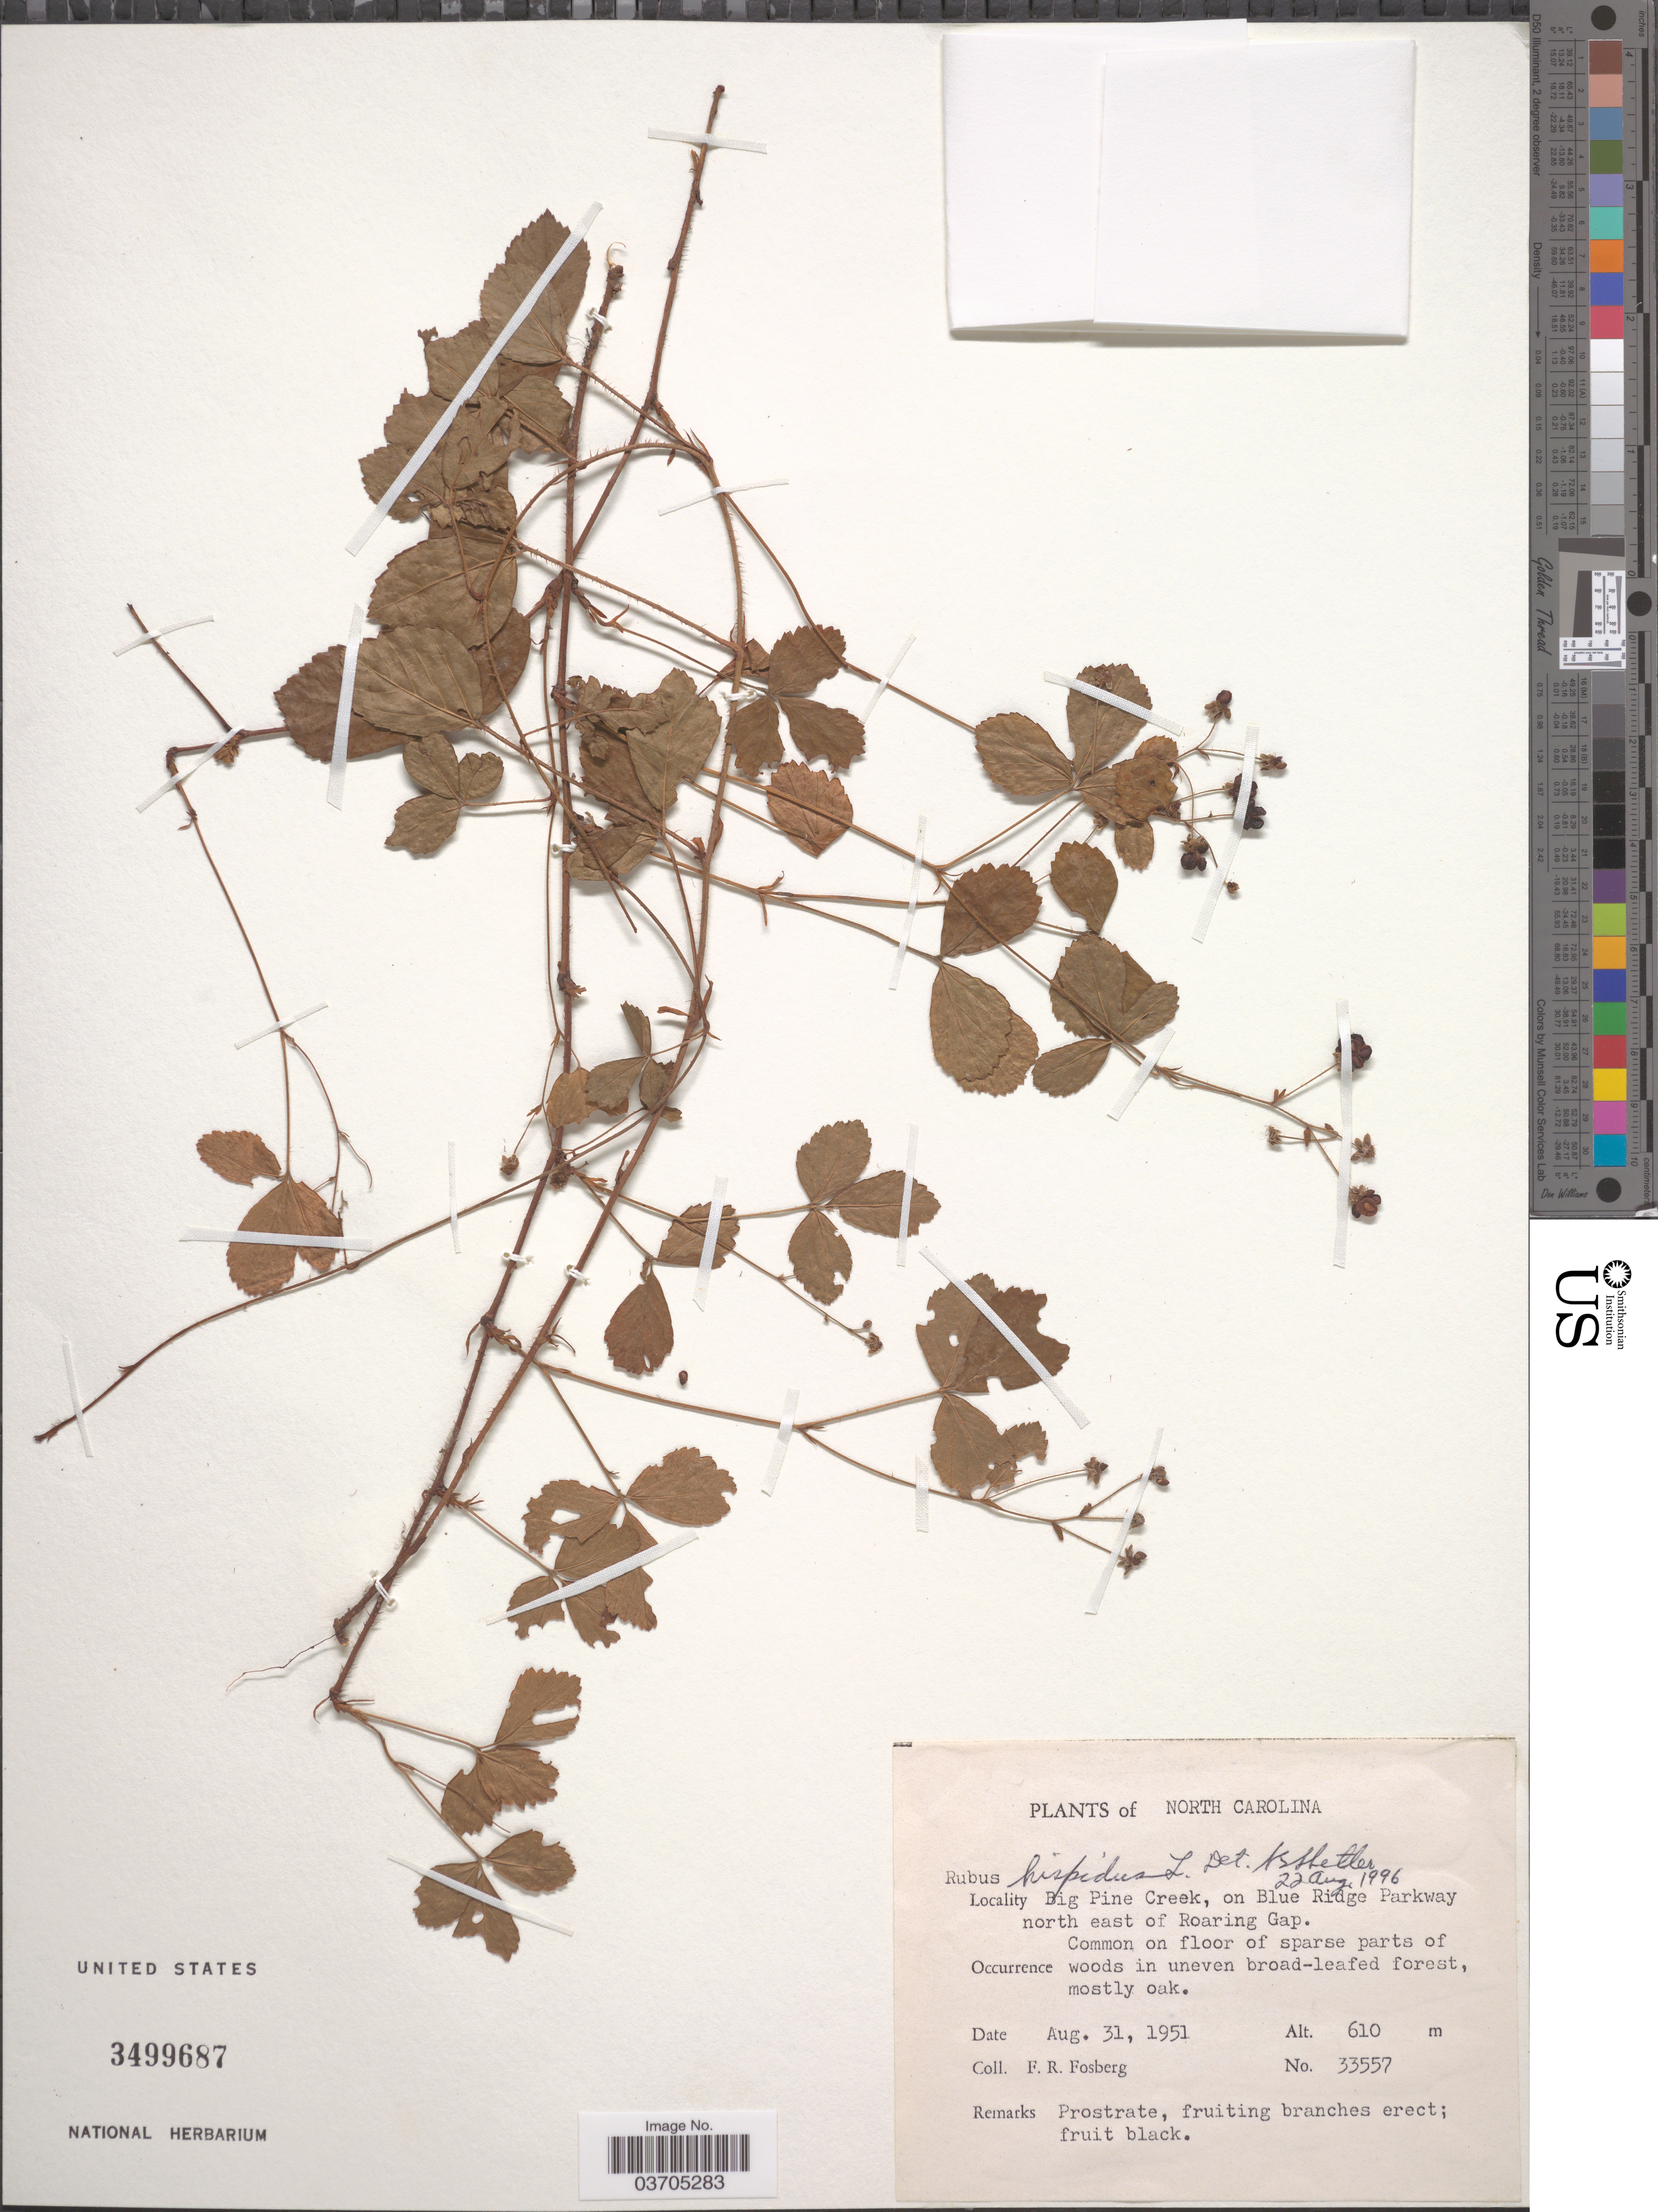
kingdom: Plantae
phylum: Tracheophyta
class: Magnoliopsida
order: Rosales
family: Rosaceae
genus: Rubus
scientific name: Rubus hispidus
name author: L.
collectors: F. R. Fosberg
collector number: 33557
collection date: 1951-08-31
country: United States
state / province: North Carolina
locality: Big Pine Creek, on Blue Ridge Parkway north east of Roaring Gap.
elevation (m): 610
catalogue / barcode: US 3499687